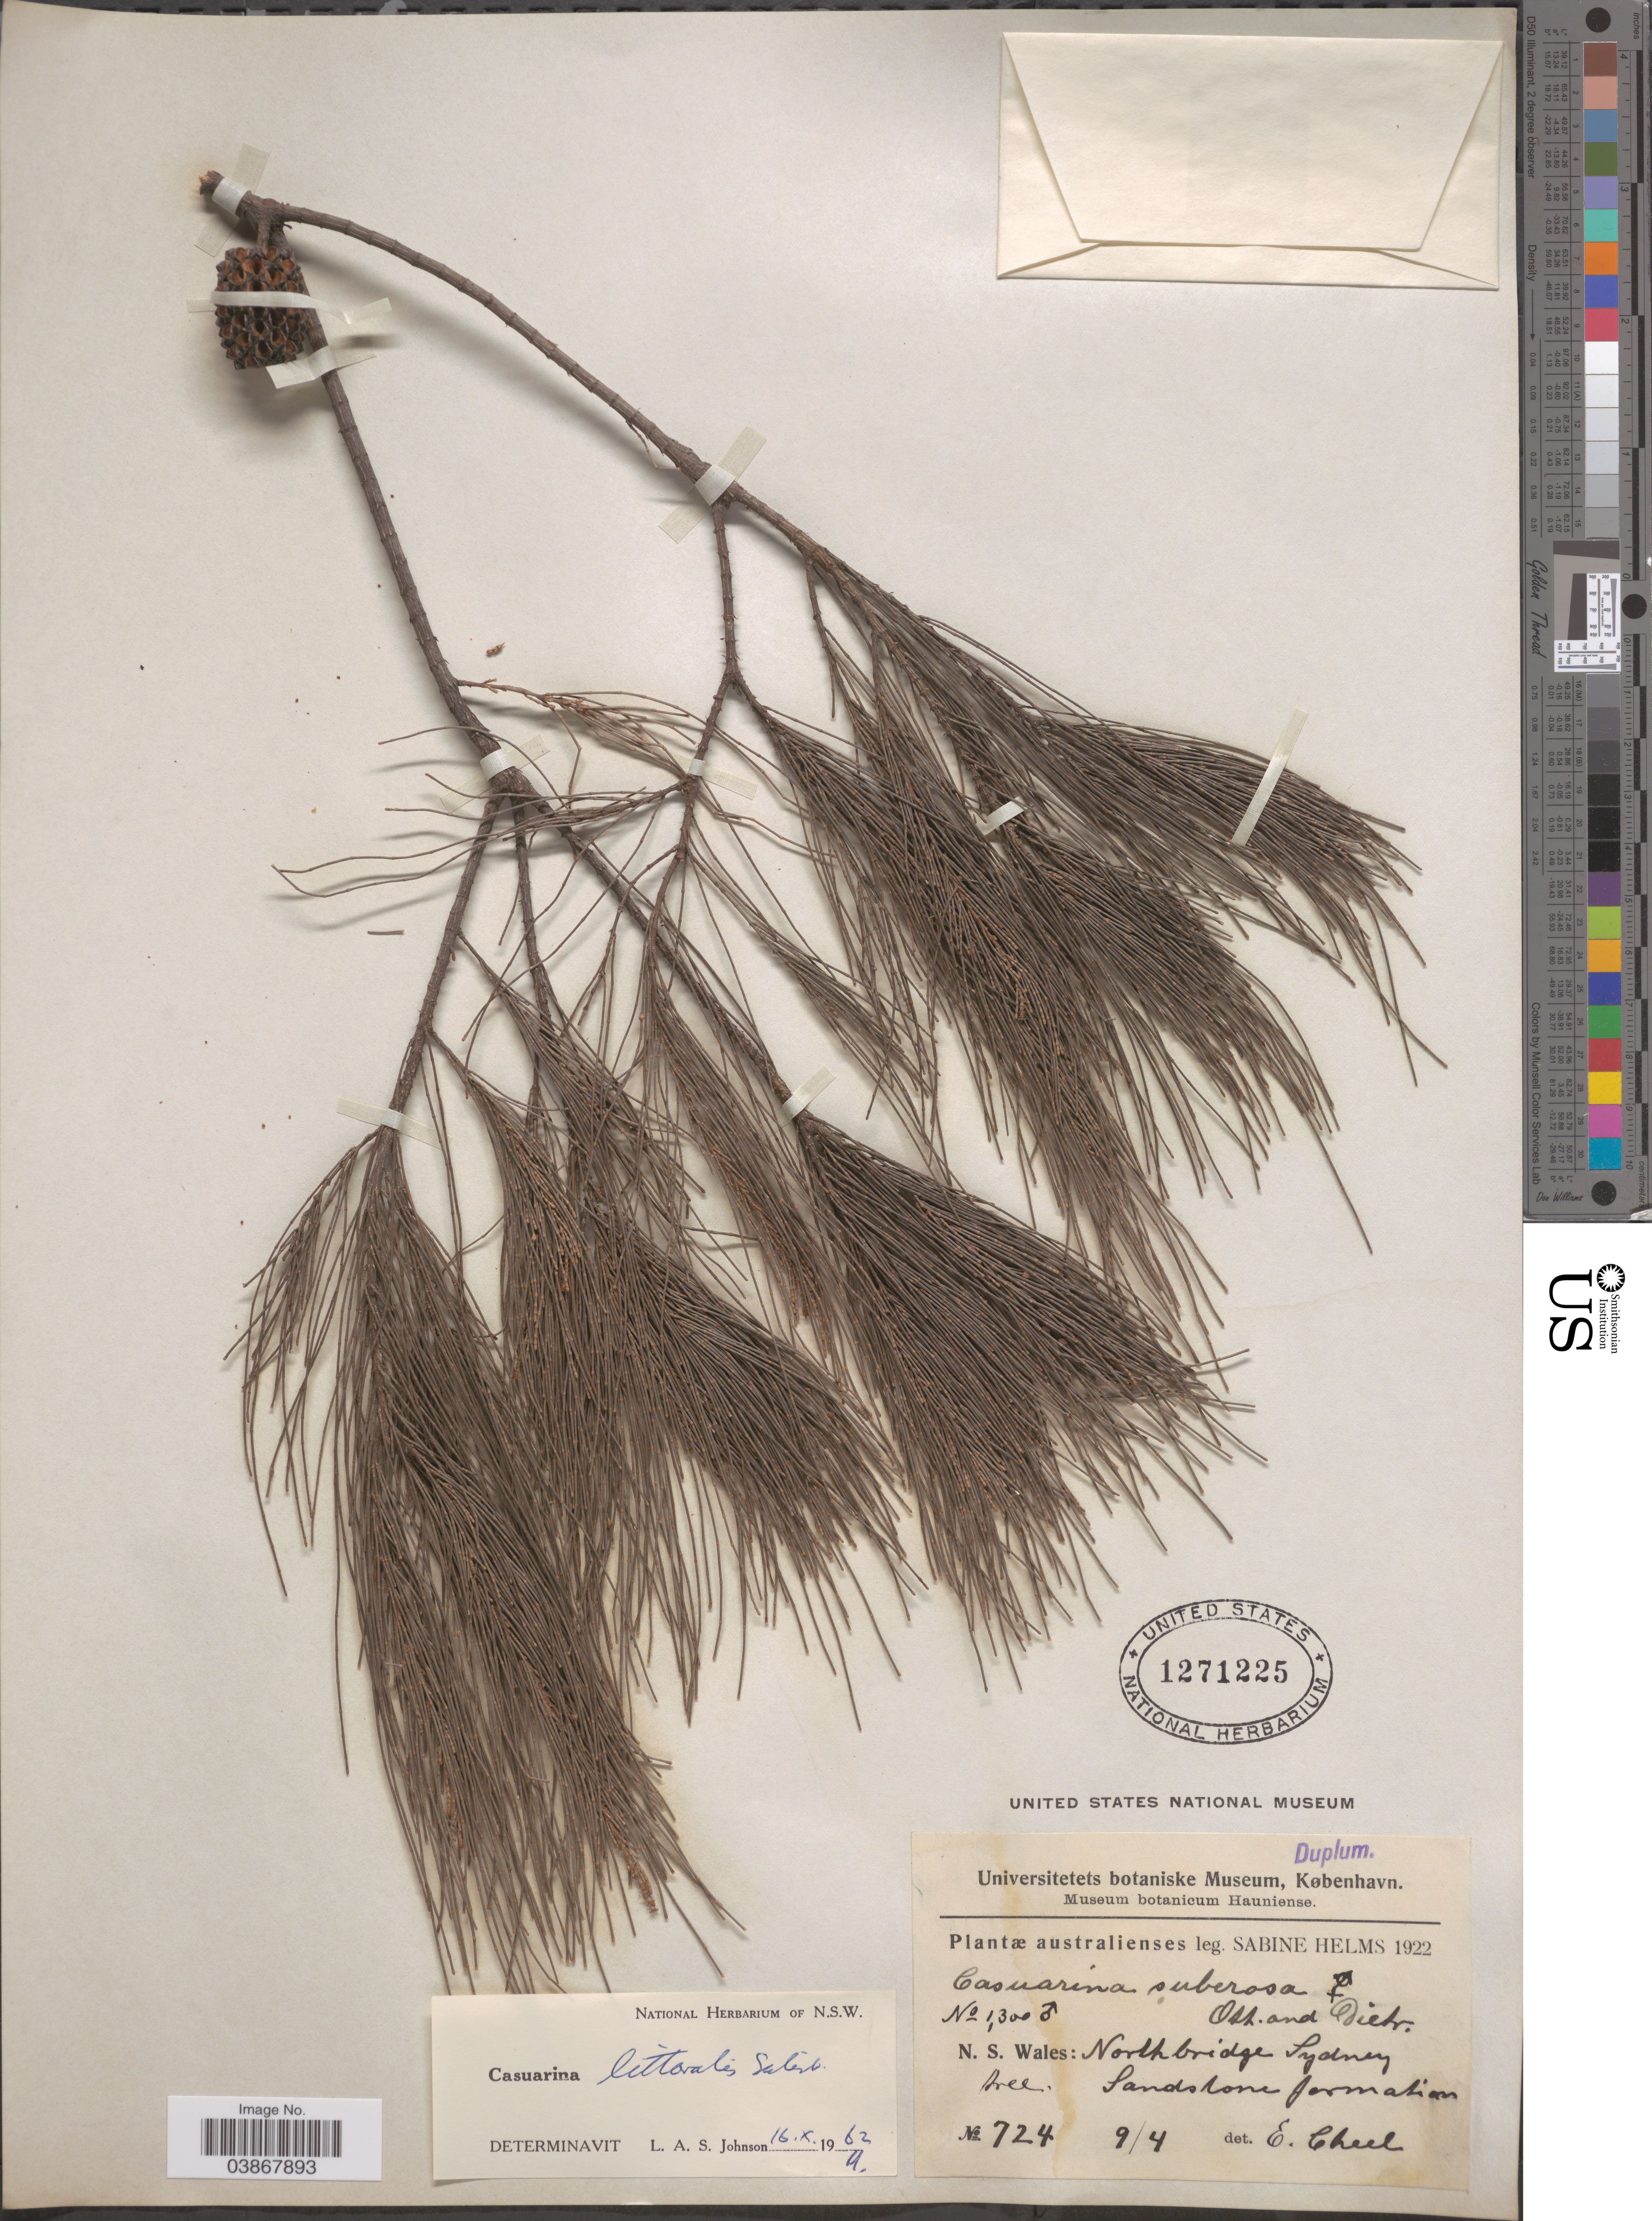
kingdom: Plantae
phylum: Tracheophyta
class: Magnoliopsida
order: Fagales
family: Casuarinaceae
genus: Casuarina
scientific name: Casuarina littoralis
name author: Salisb.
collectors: S. Helms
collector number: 724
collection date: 1922-04-09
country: Australia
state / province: New South Wales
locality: North bridge Sydney Sandstone formation.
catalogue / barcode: US 1271225